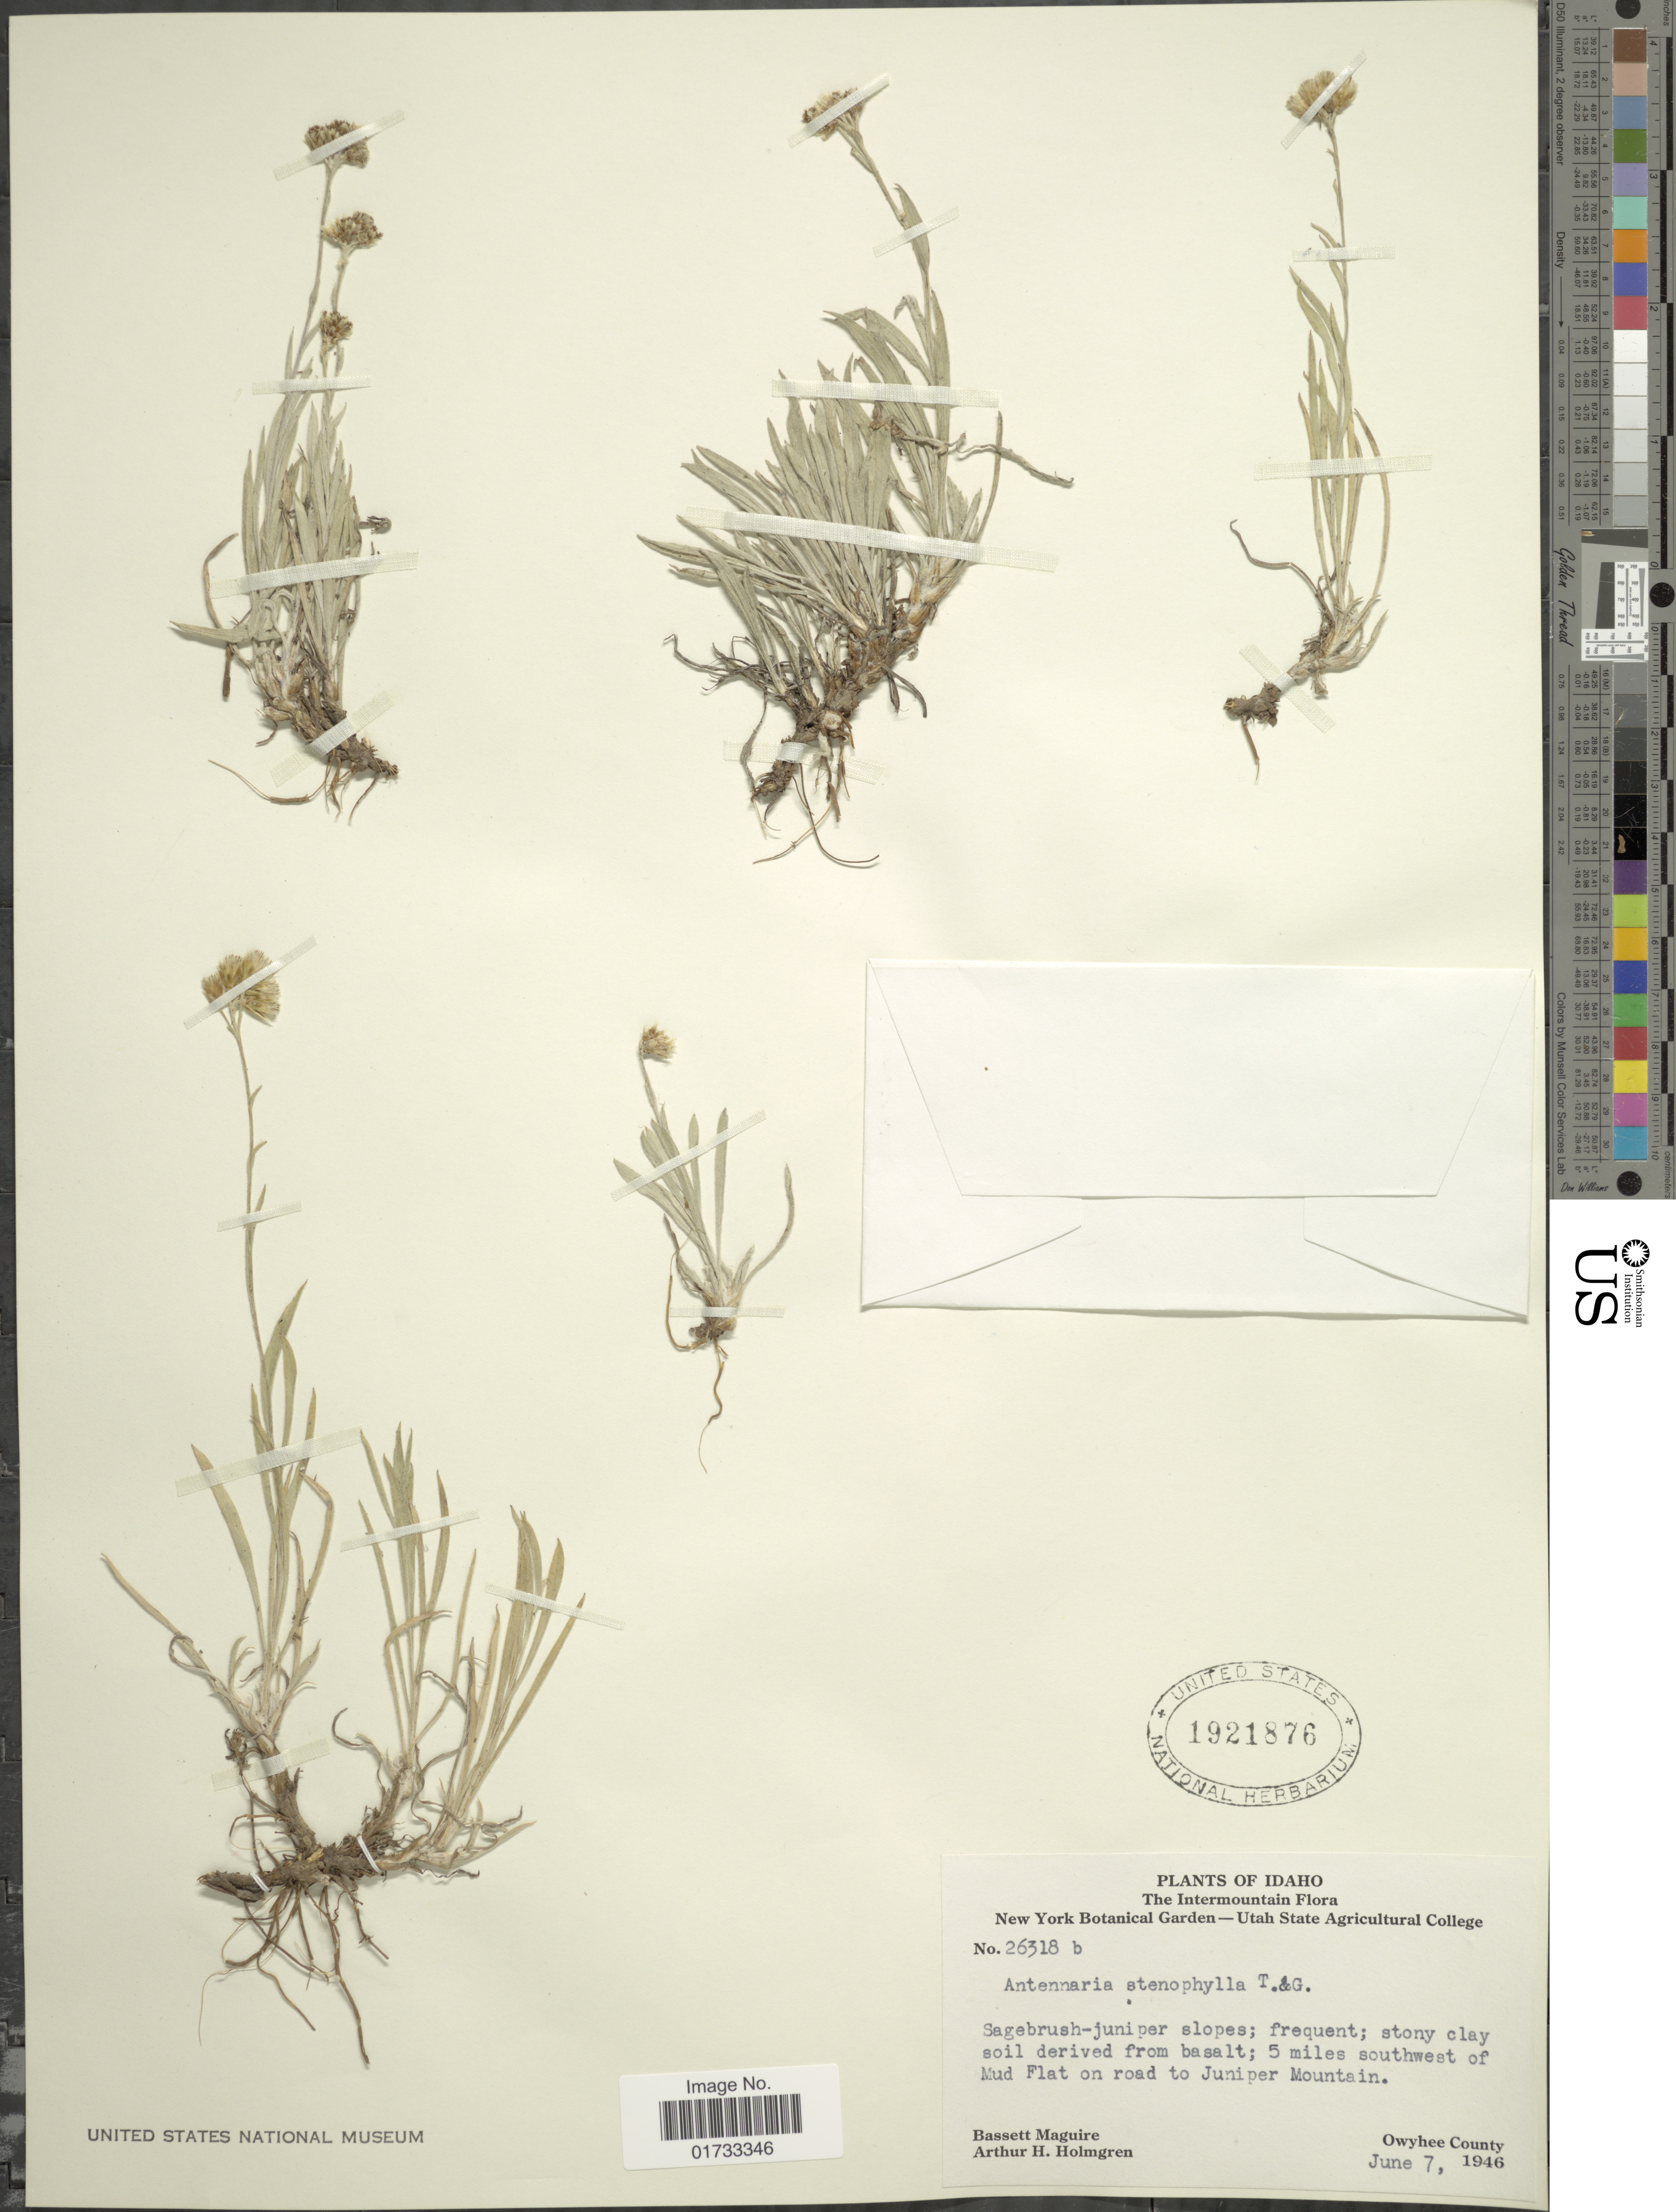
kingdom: Plantae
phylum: Tracheophyta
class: Magnoliopsida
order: Asterales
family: Asteraceae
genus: Antennaria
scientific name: Antennaria stenophylla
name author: (A. Gray) A. Gray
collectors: B. Maguire & A. H. Holmgren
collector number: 26318b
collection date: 1946-06-07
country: United States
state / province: Idaho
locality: Intermountain, 5 miles southwest of Mud Flat on road to Juniper Mountain, Owyhee County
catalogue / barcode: US 1921876